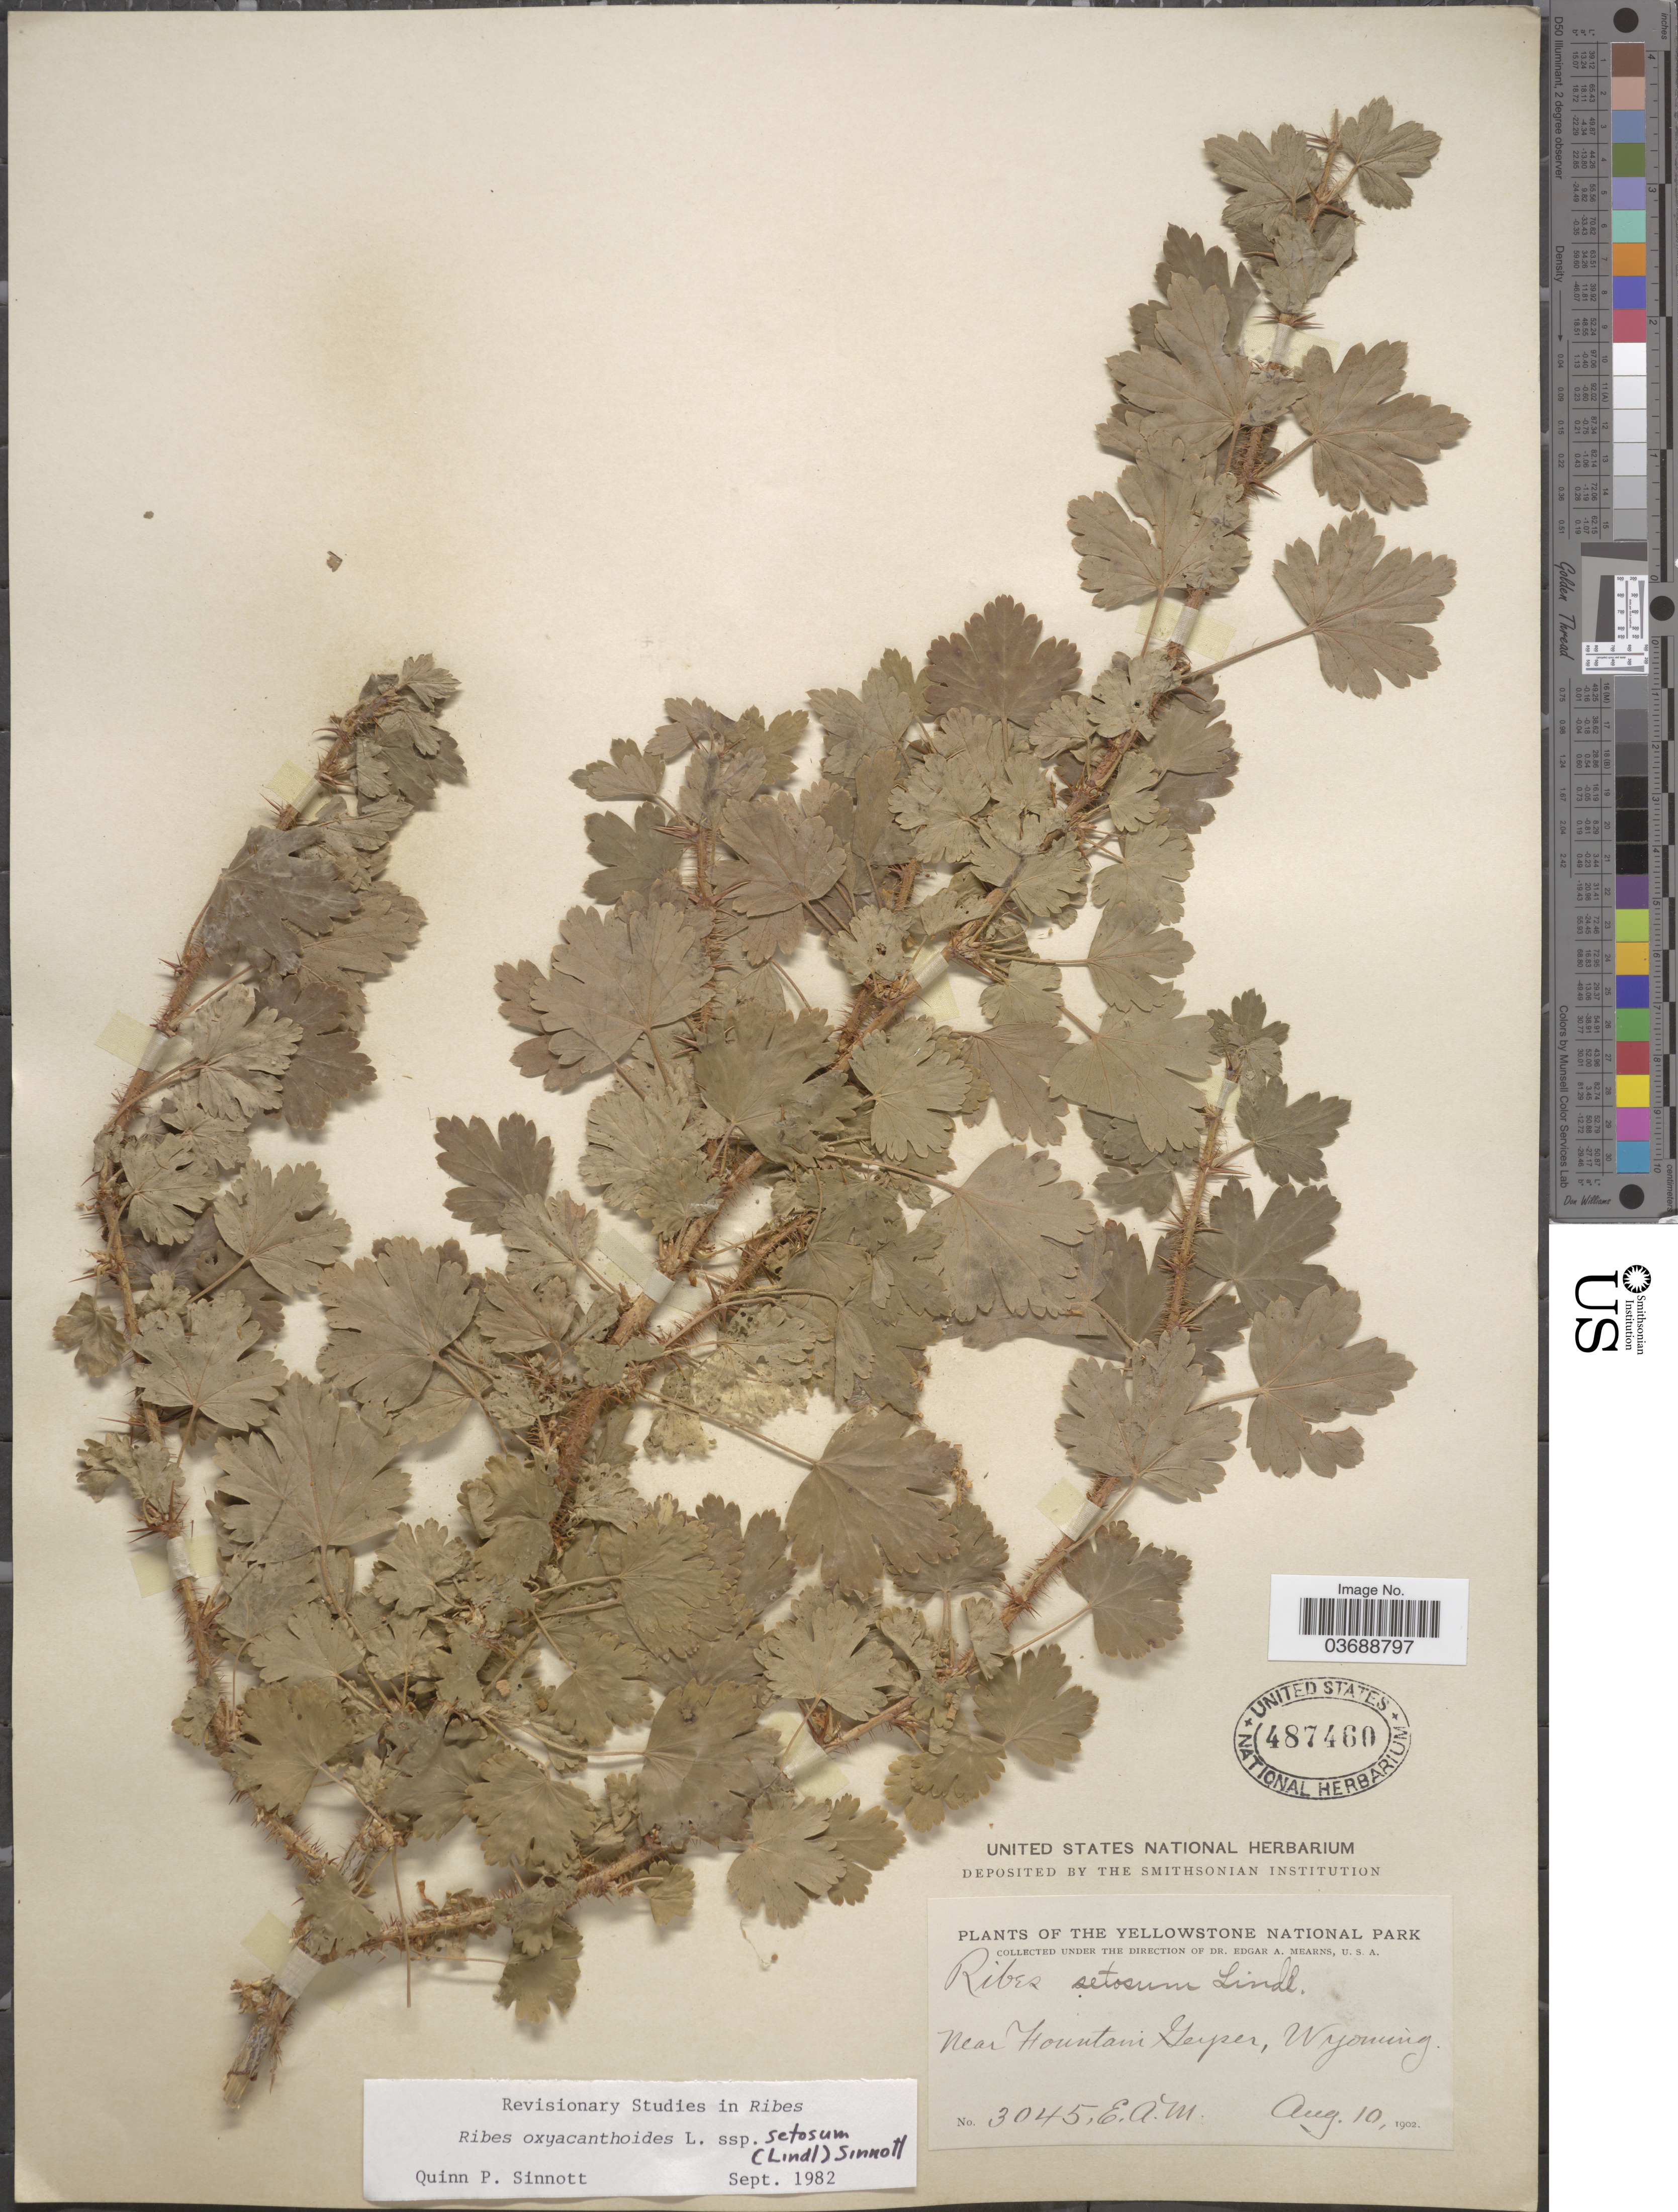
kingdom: Plantae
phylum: Tracheophyta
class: Magnoliopsida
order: Saxifragales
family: Grossulariaceae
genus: Ribes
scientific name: Ribes oxyacanthoides subsp. setosum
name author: (Lindl.) Q.P. Sinnott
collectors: E. A. Mearns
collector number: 3045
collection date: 1902-08-10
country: United States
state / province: Wyoming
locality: The Yellowstone National Park. Near Hountain Geyser.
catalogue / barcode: US 487460